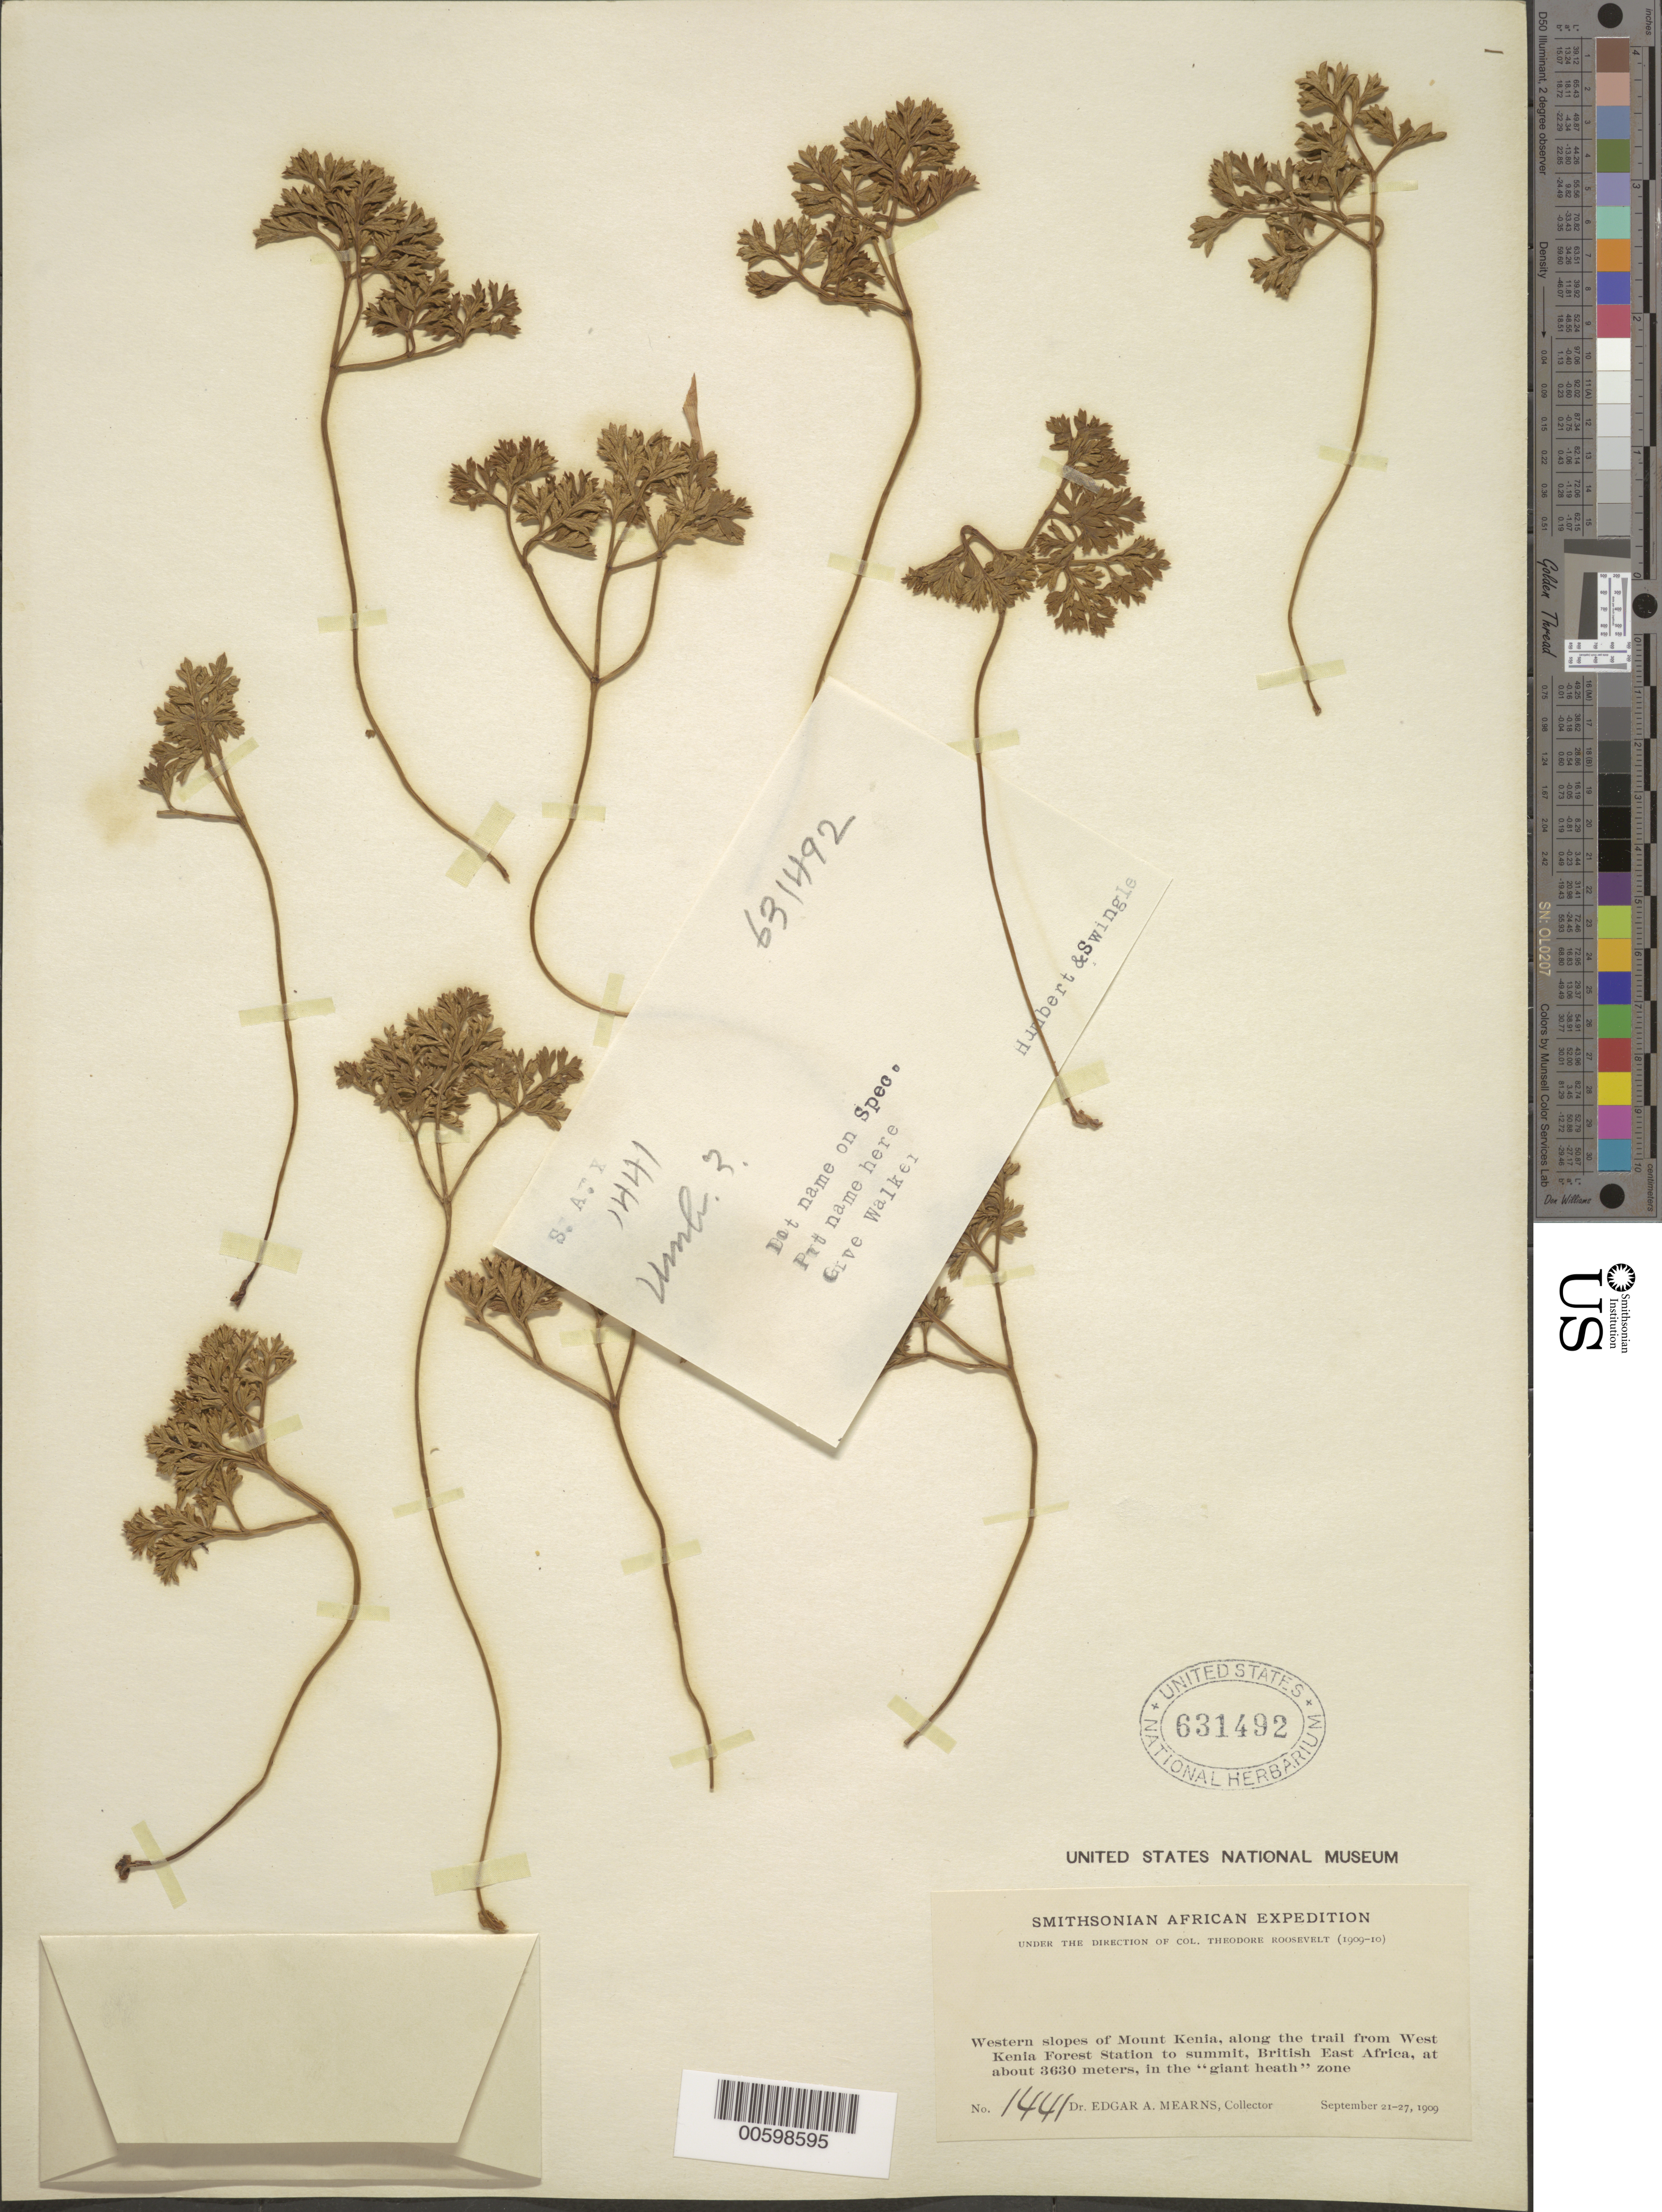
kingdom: Plantae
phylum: Tracheophyta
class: Magnoliopsida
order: Apiales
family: Apiaceae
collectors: E. A. Mearns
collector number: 1441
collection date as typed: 21 Sep 1909 to 27 Sep 1909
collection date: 1909-09-21/1909-09-27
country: Kenya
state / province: Nyeri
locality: Western slopes of mount Kenya, along the trail from West Kenya Forest Station to Summit, in the " giant health zone".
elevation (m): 3630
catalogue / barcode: US 631492